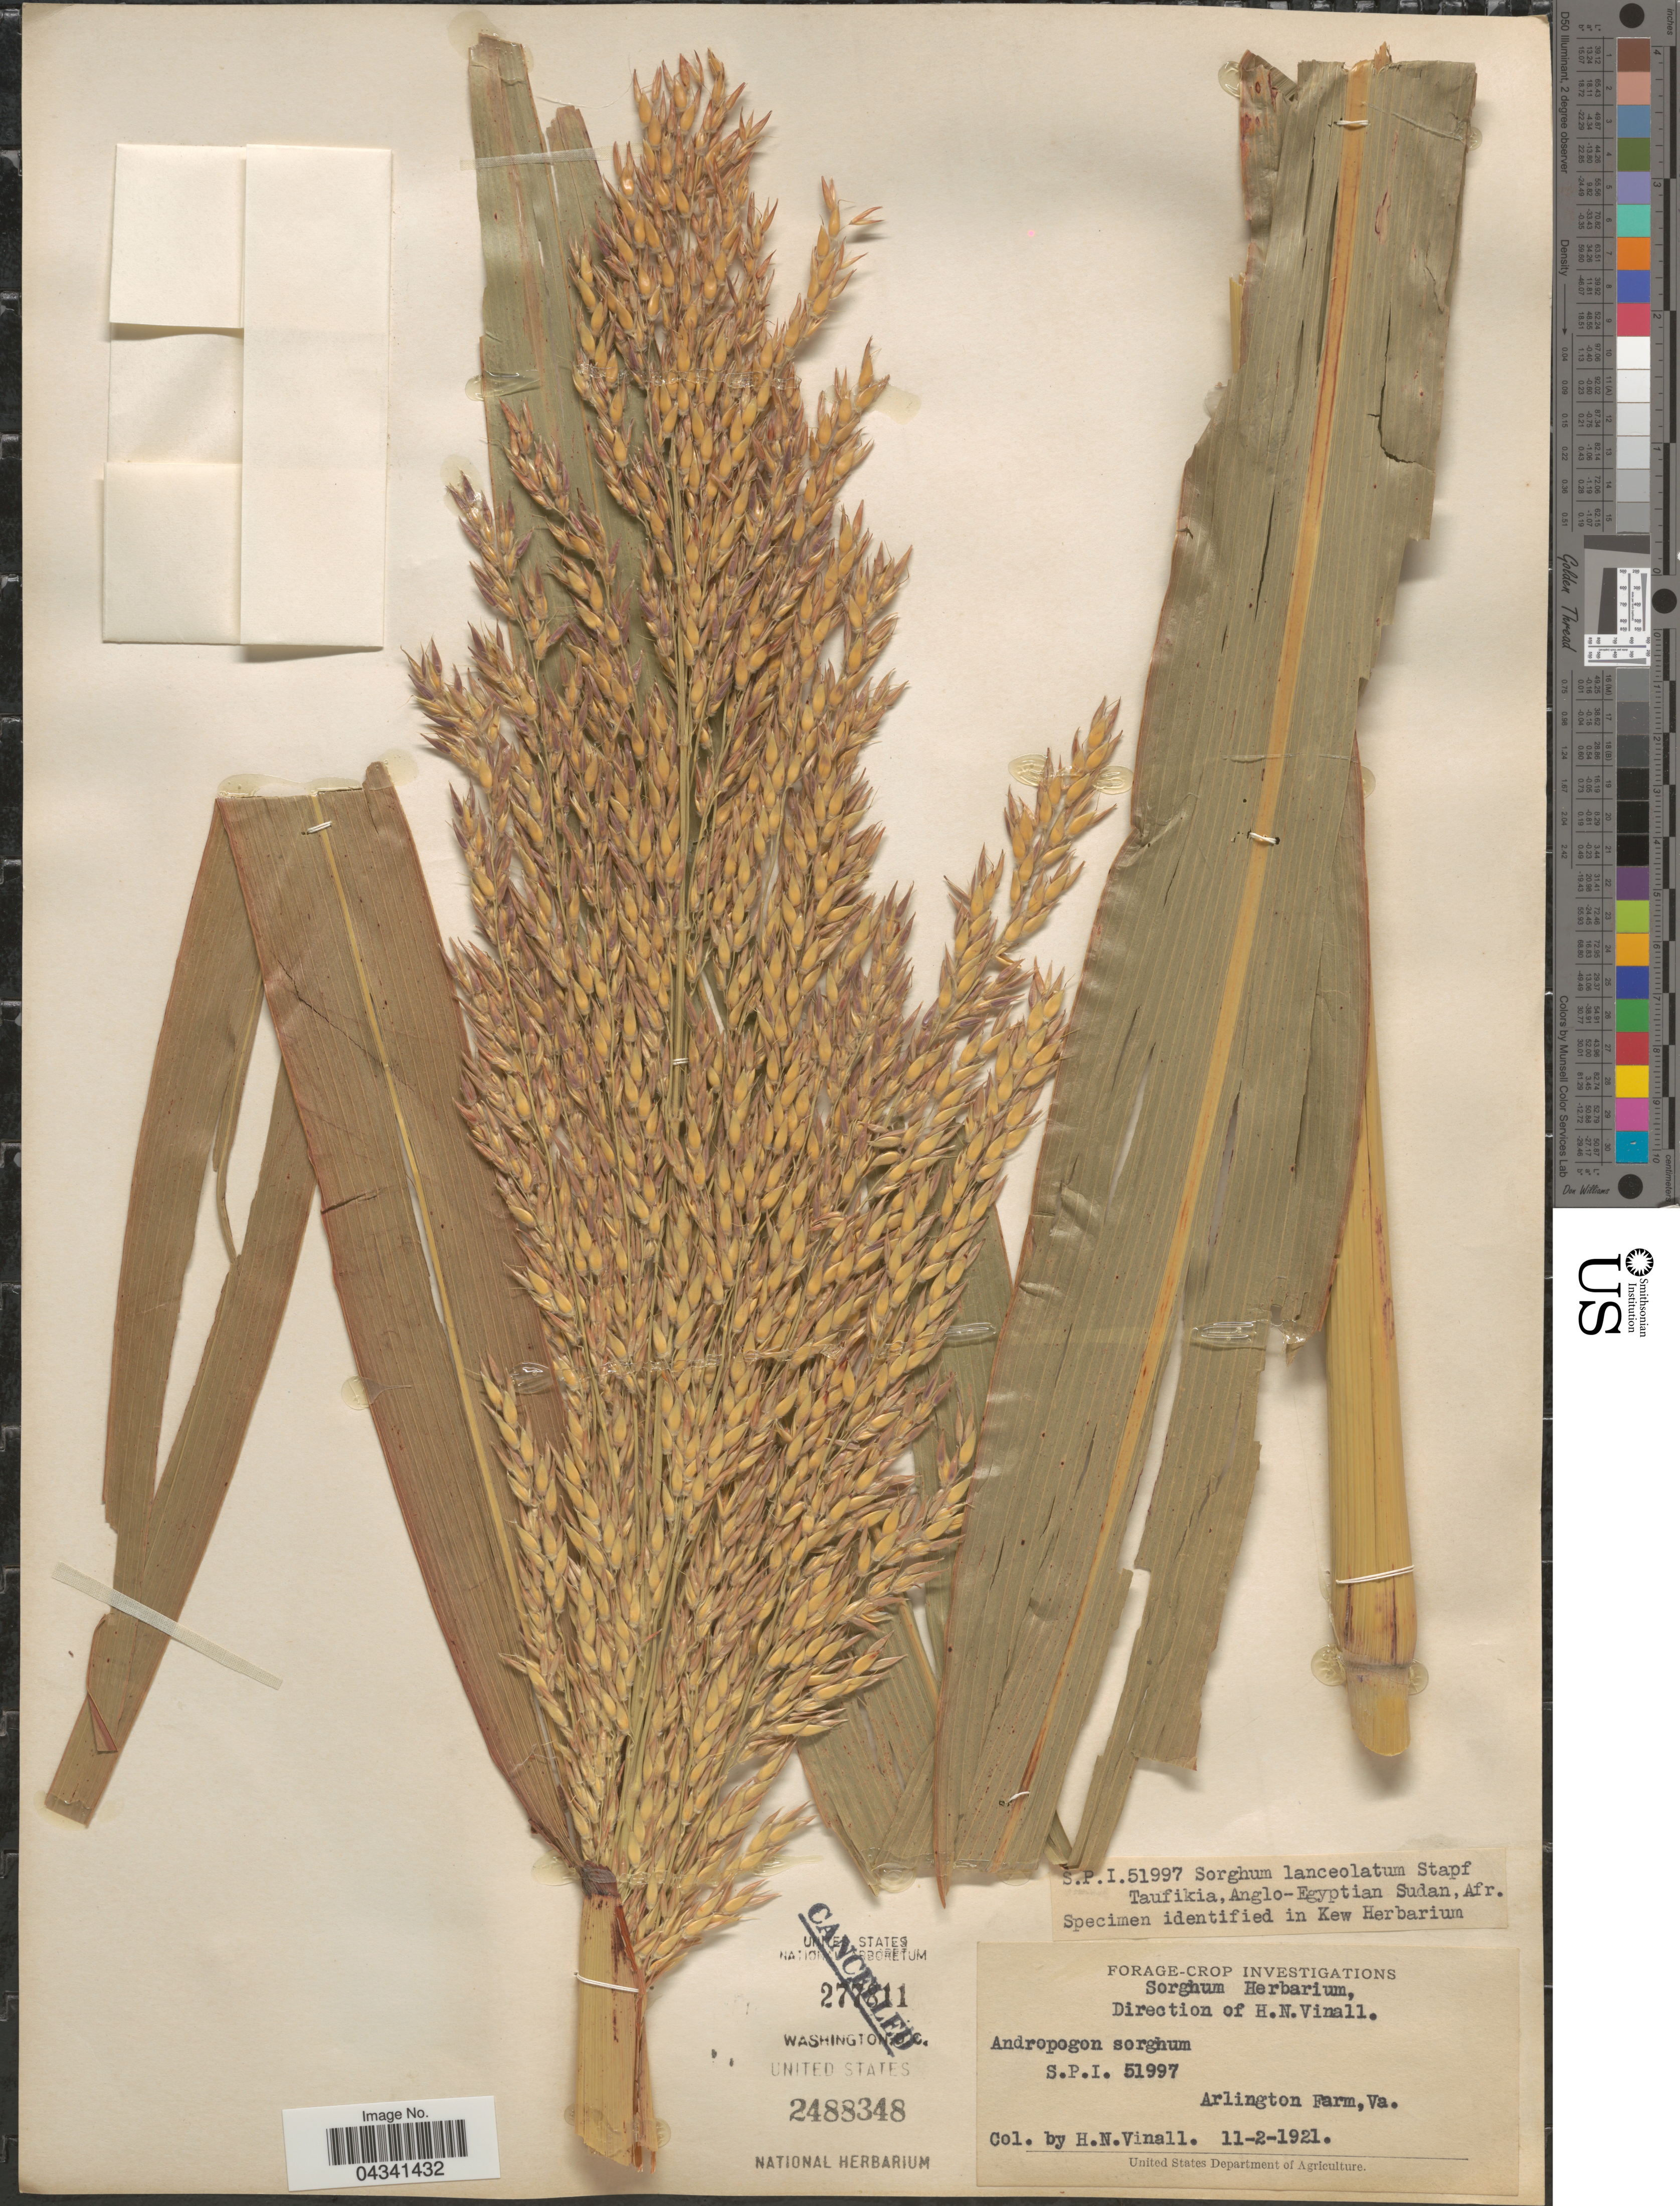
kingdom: Plantae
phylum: Tracheophyta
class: Liliopsida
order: Poales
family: Poaceae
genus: Sorghum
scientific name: Sorghum arundinaceum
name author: (Desv.) Stapf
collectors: H. Vinall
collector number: S.P.I. 51997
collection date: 1921-11-02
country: United States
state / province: Virginia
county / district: Arlington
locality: Arlington Farm.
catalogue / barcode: US 2488348